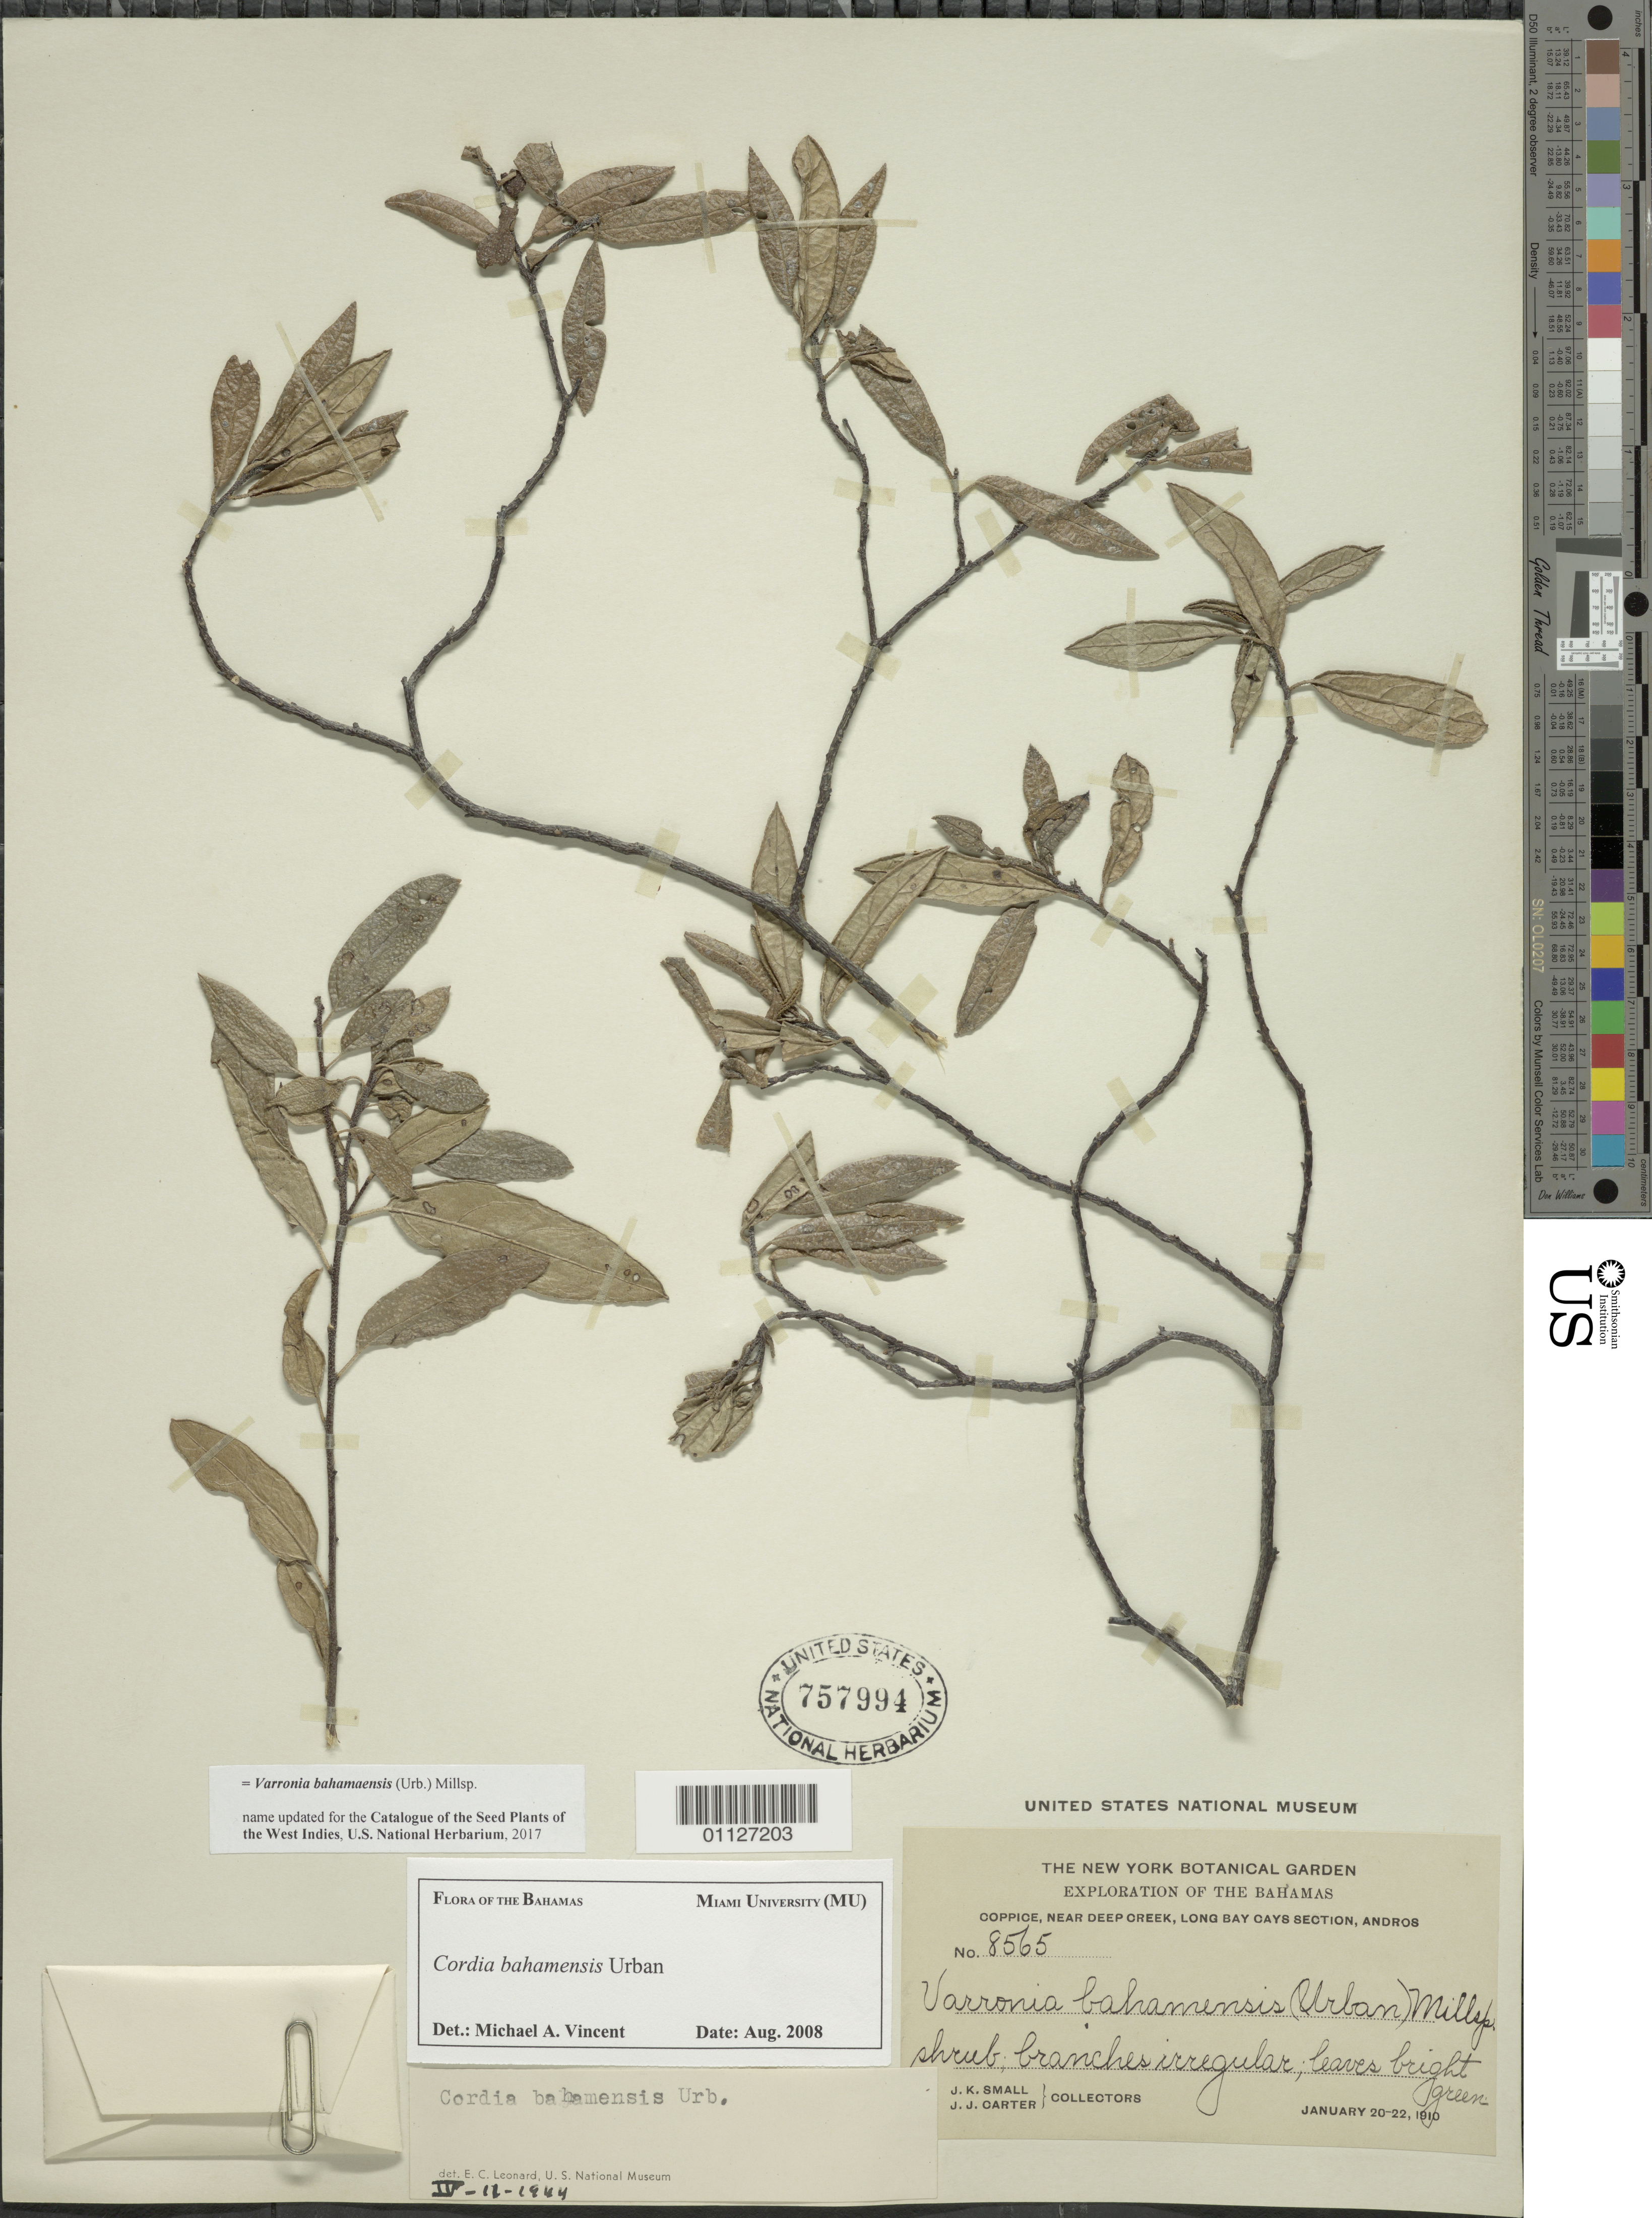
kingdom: Plantae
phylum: Tracheophyta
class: Magnoliopsida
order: Boraginales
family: Cordiaceae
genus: Varronia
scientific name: Varronia bahamensis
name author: (Urb.) Millsp.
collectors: J. K. Small & J. J. Carter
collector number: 8565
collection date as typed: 20 Jan 1910 to 22 Jan 1910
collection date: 1910-01-20/1910-01-22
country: Bahamas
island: Andros I.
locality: Coppice, near Deep Creek, Long Bay Cays section.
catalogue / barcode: US 757994